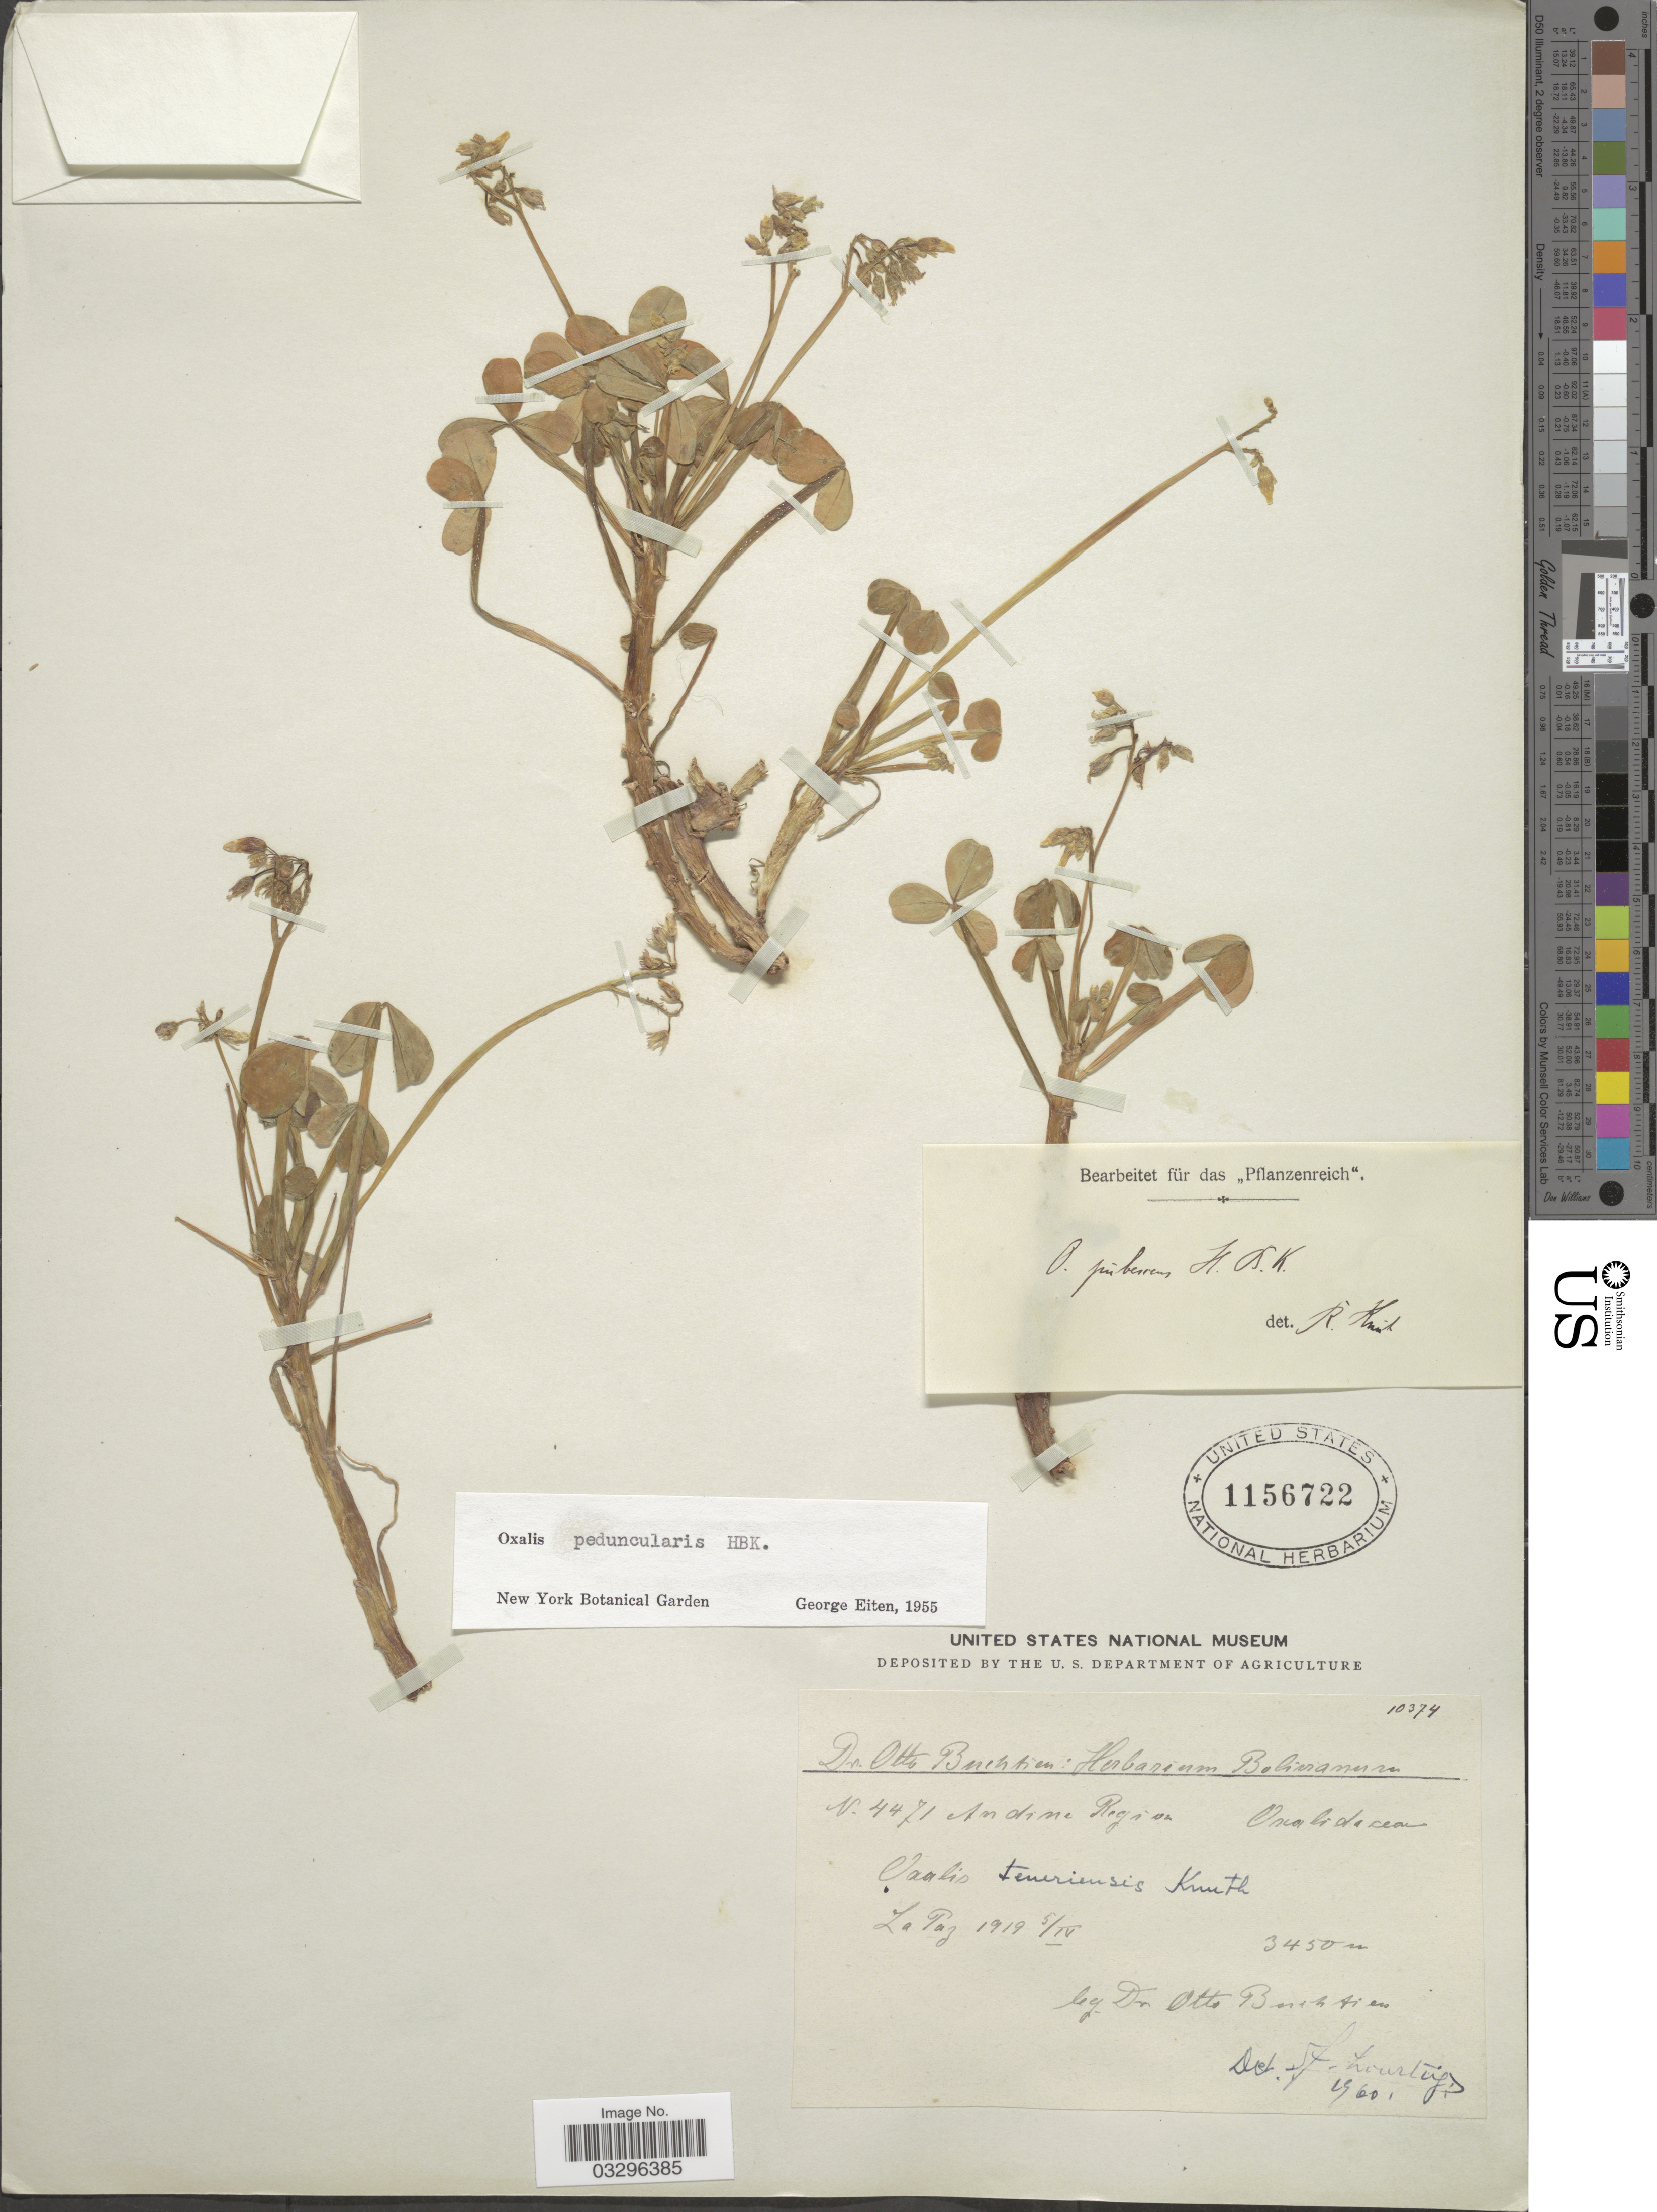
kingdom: Plantae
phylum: Tracheophyta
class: Magnoliopsida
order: Oxalidales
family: Oxalidaceae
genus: Oxalis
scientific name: Oxalis teneriensis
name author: R. Knuth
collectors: O. Buchtien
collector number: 4471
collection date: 1919-04-05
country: Bolivia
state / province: La Paz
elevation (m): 3450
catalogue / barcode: US 1156722